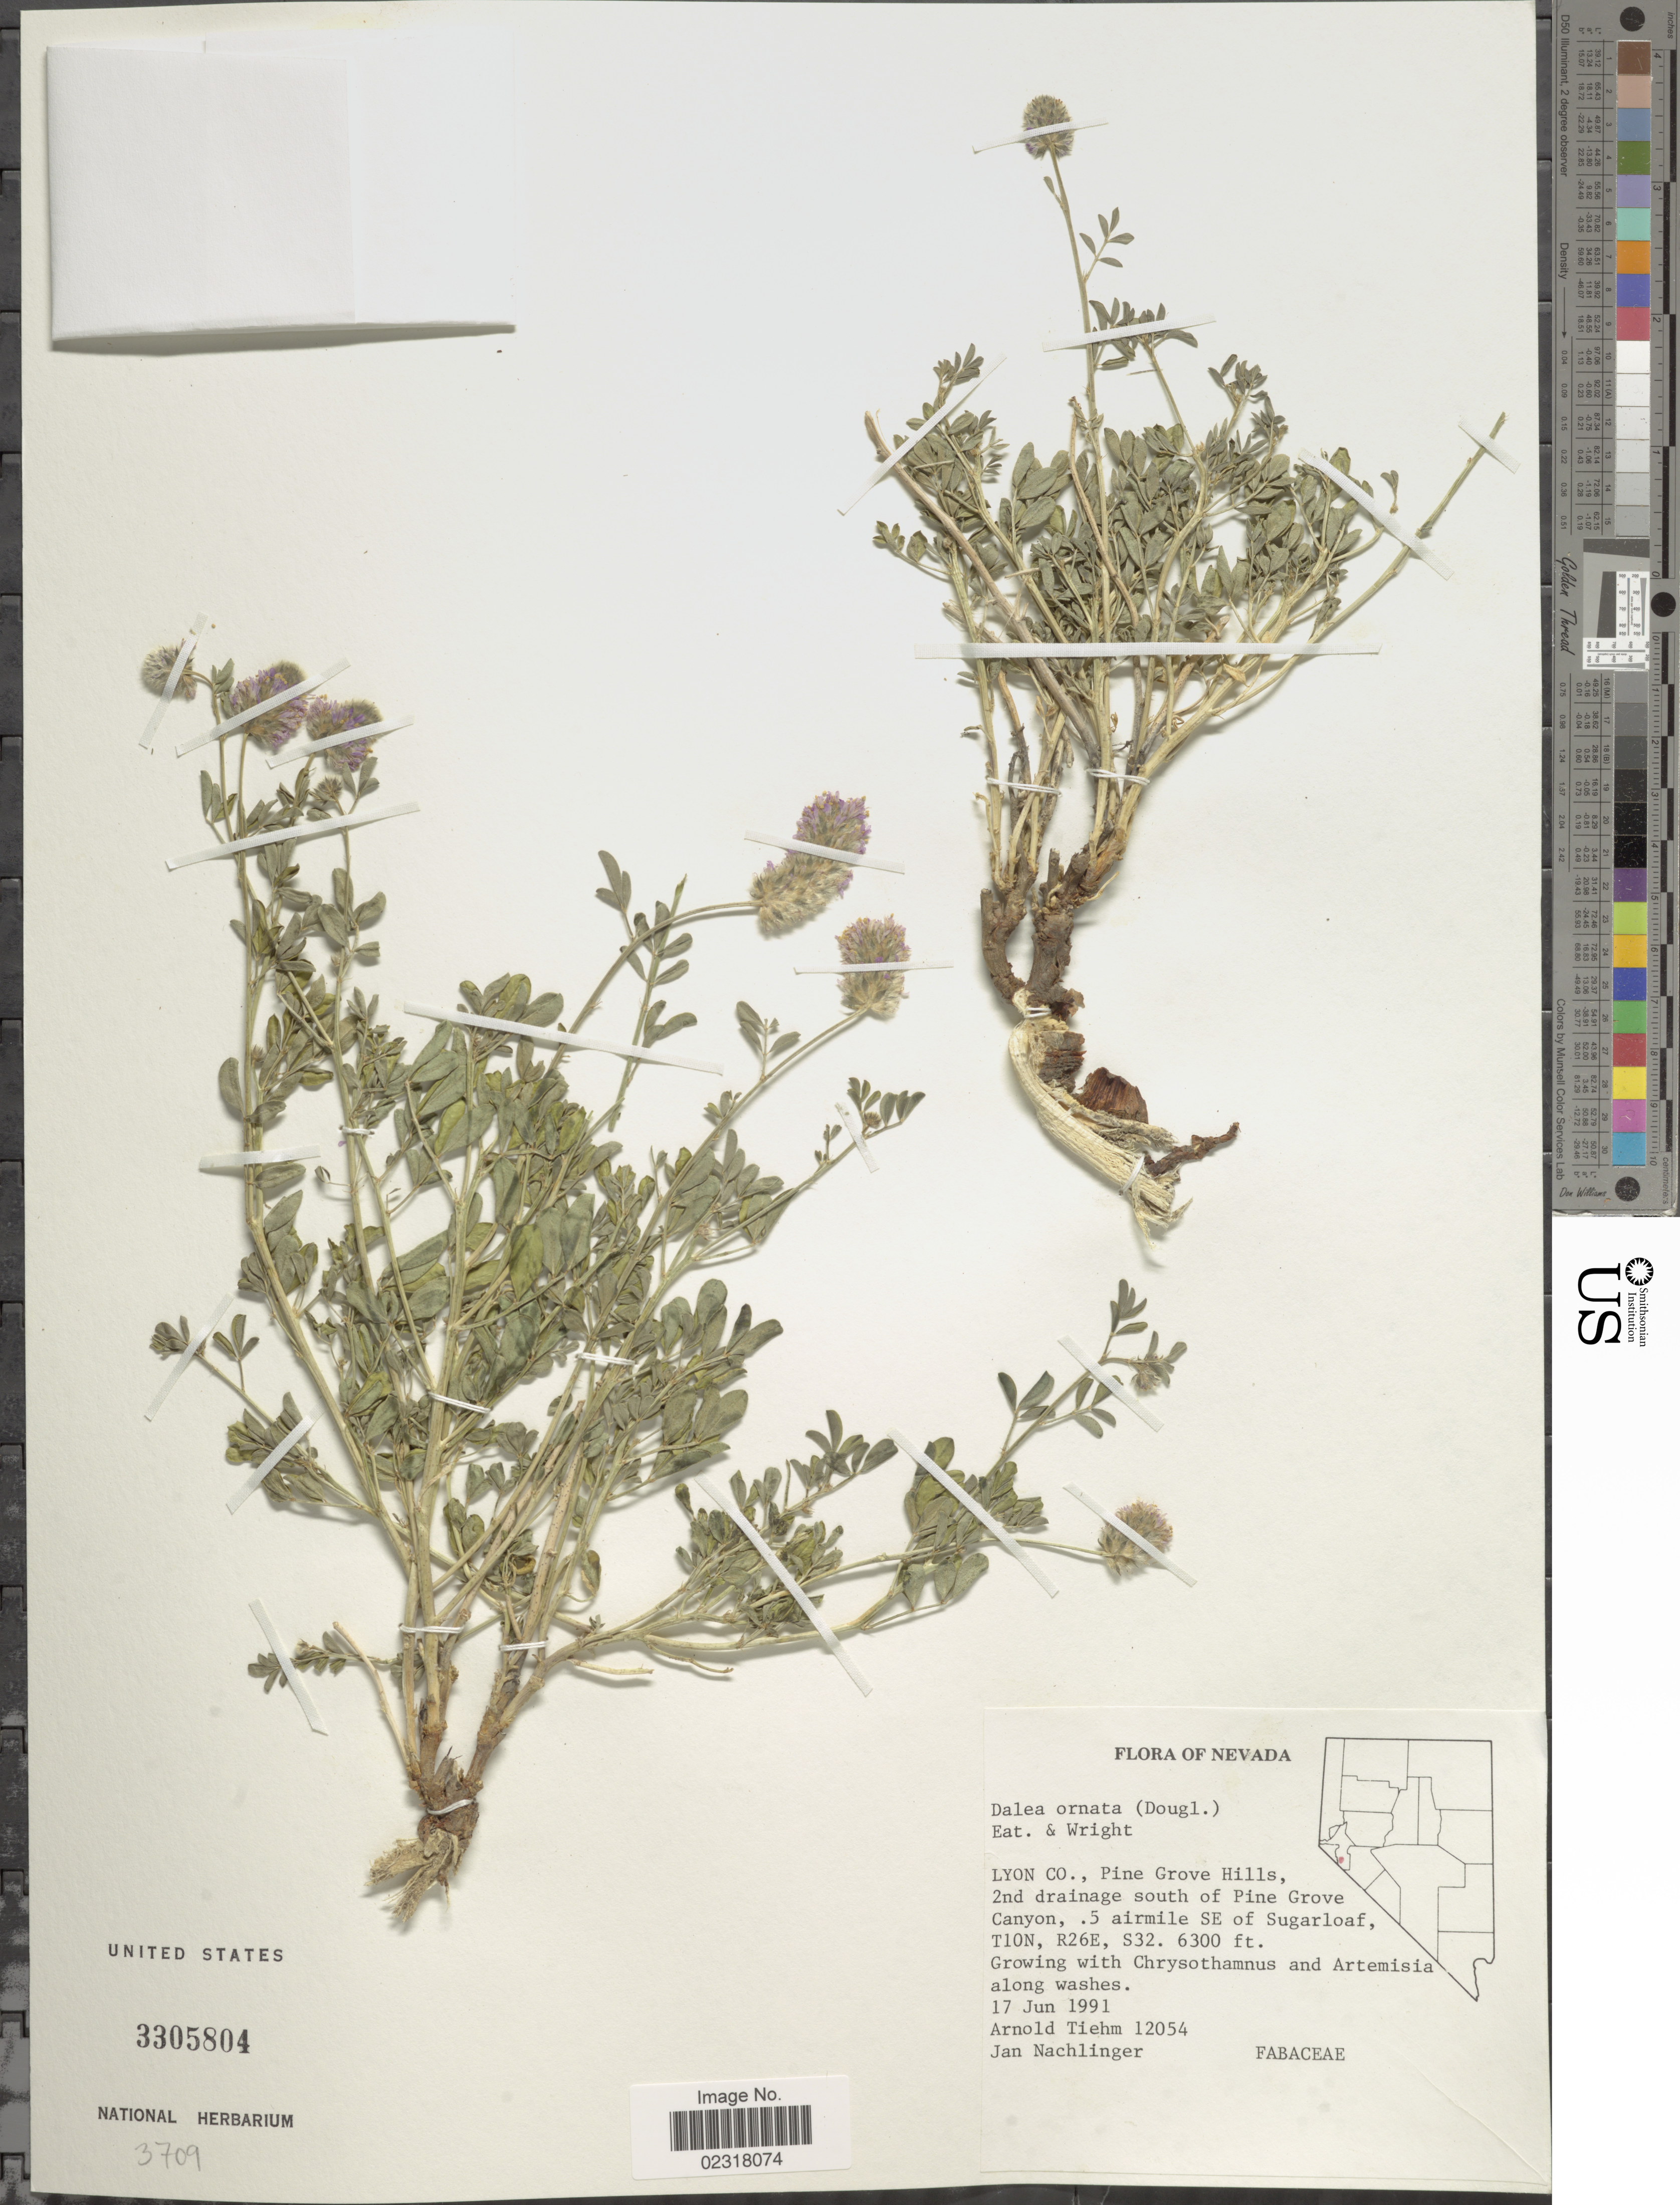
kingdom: Plantae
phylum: Tracheophyta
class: Magnoliopsida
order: Fabales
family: Fabaceae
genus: Dalea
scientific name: Dalea ornata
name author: (Hook.) Eaton & Wright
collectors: A. Tiehm & J. Nachlinger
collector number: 12054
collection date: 1991-06-17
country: United States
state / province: Nevada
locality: Lyon Co., Pine Grove Hills, 2nd drainage south of Pine Grove Canyon, .5 airmile SE of Sugarloaf, T10N, R26E, S32.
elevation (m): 1920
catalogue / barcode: US 3305804